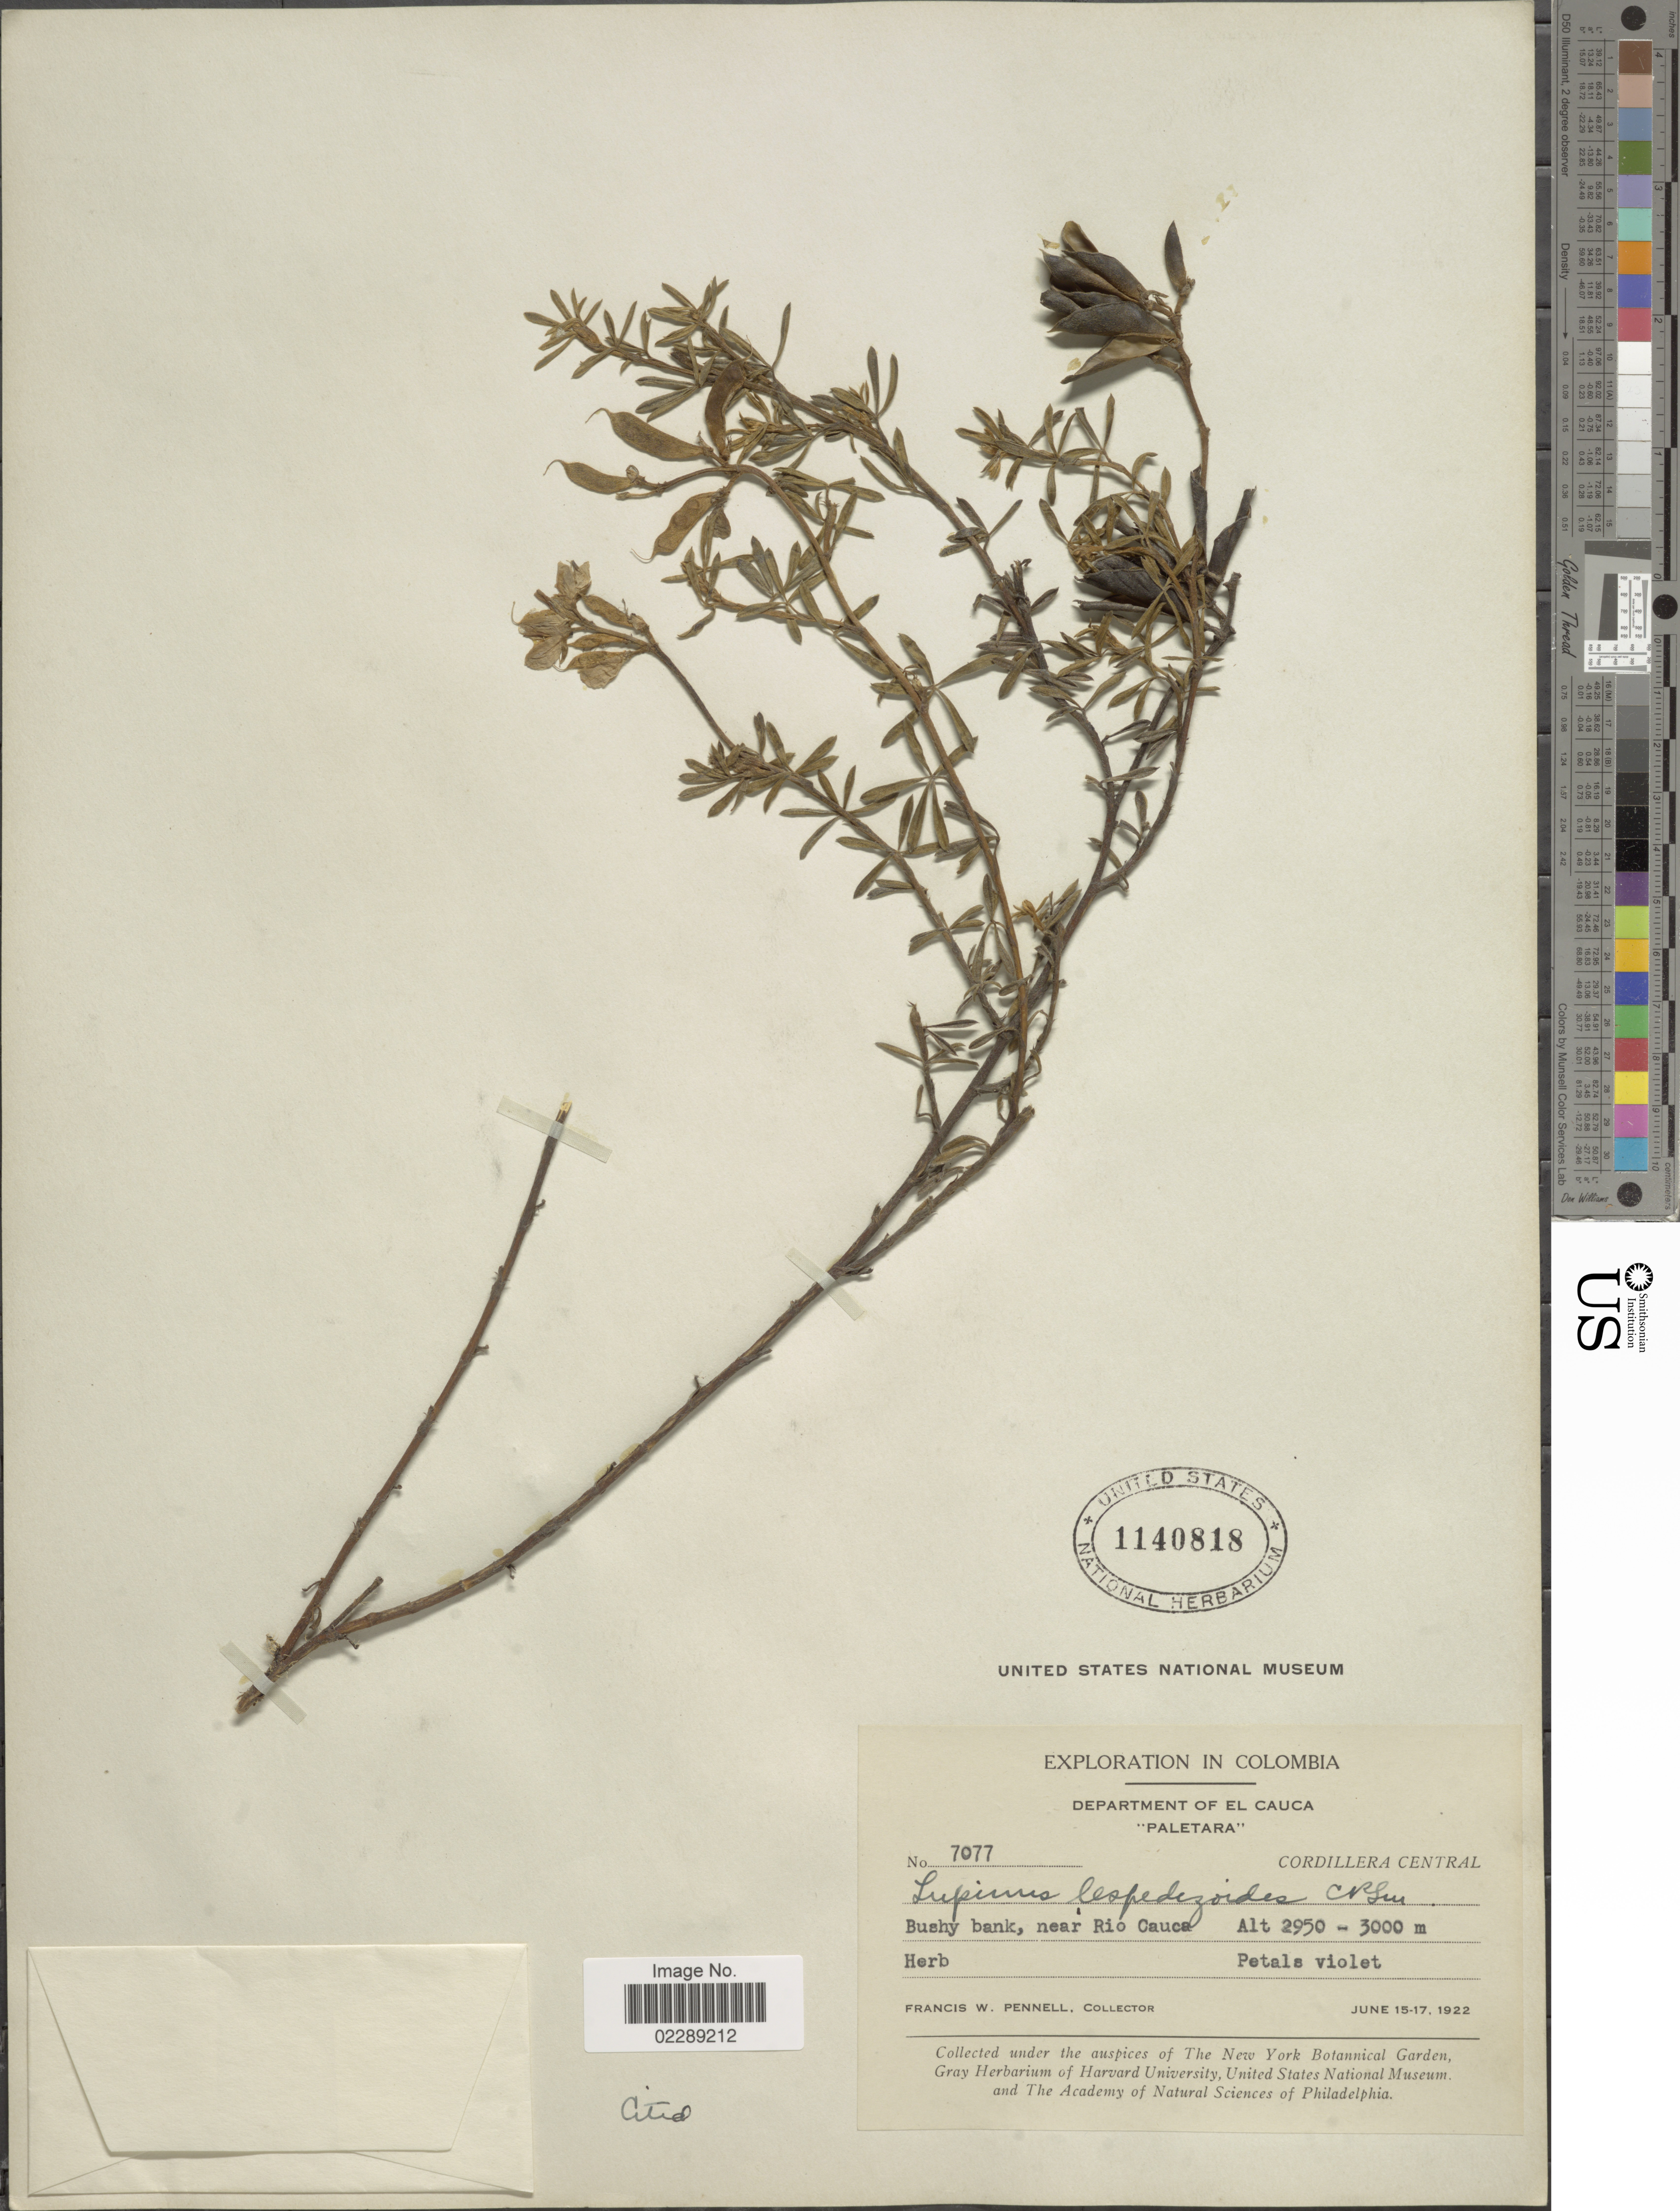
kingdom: Plantae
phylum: Tracheophyta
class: Magnoliopsida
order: Fabales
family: Fabaceae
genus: Lupinus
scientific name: Lupinus lespedezoides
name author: C.P. Sm.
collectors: F. W. Pennell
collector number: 7077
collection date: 1922-06-15/1922-06-17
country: Colombia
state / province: Cauca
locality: Department of El Cauca. "Paletara". Cordillera Central. Bushy bank, near Rio Cauca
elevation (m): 2950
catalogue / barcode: US 1140818